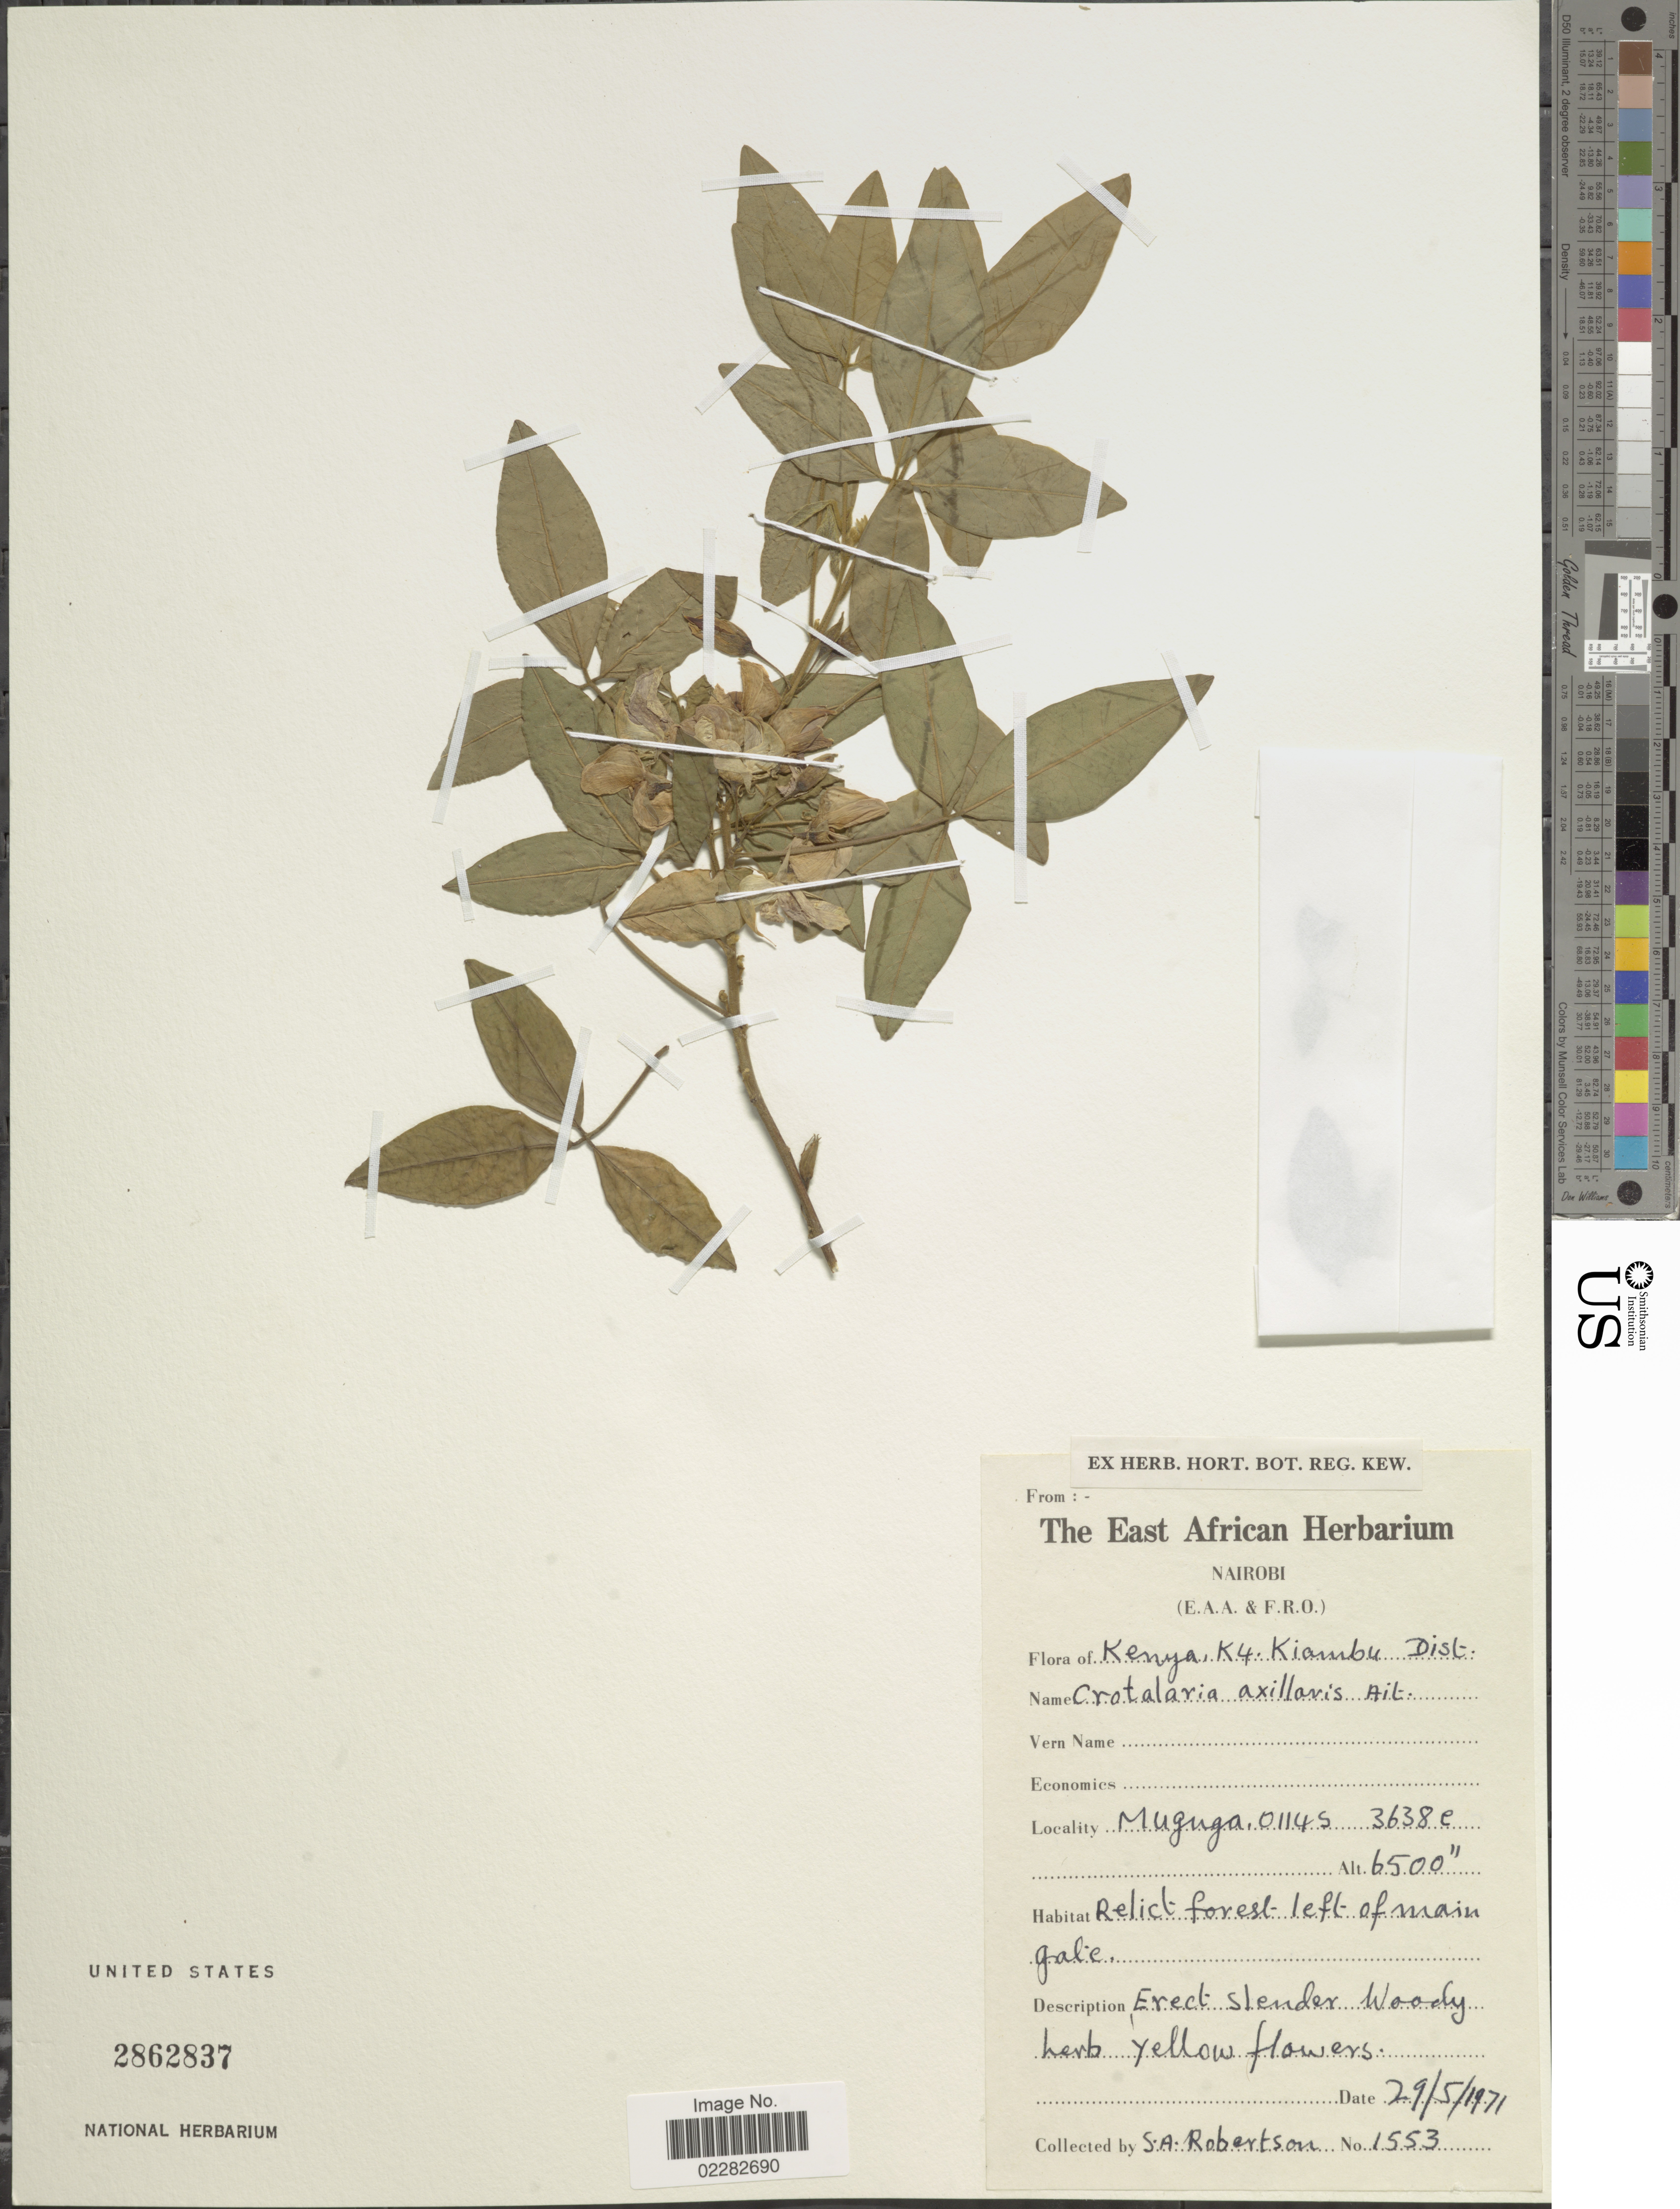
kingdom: Plantae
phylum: Tracheophyta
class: Magnoliopsida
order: Fabales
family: Fabaceae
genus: Crotalaria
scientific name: Crotalaria axillaris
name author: Aiton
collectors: S. A. Robertson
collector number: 1553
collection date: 1971-05-29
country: Kenya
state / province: Kiambu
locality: K4, Muguga.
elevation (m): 1981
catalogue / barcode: US 2862837